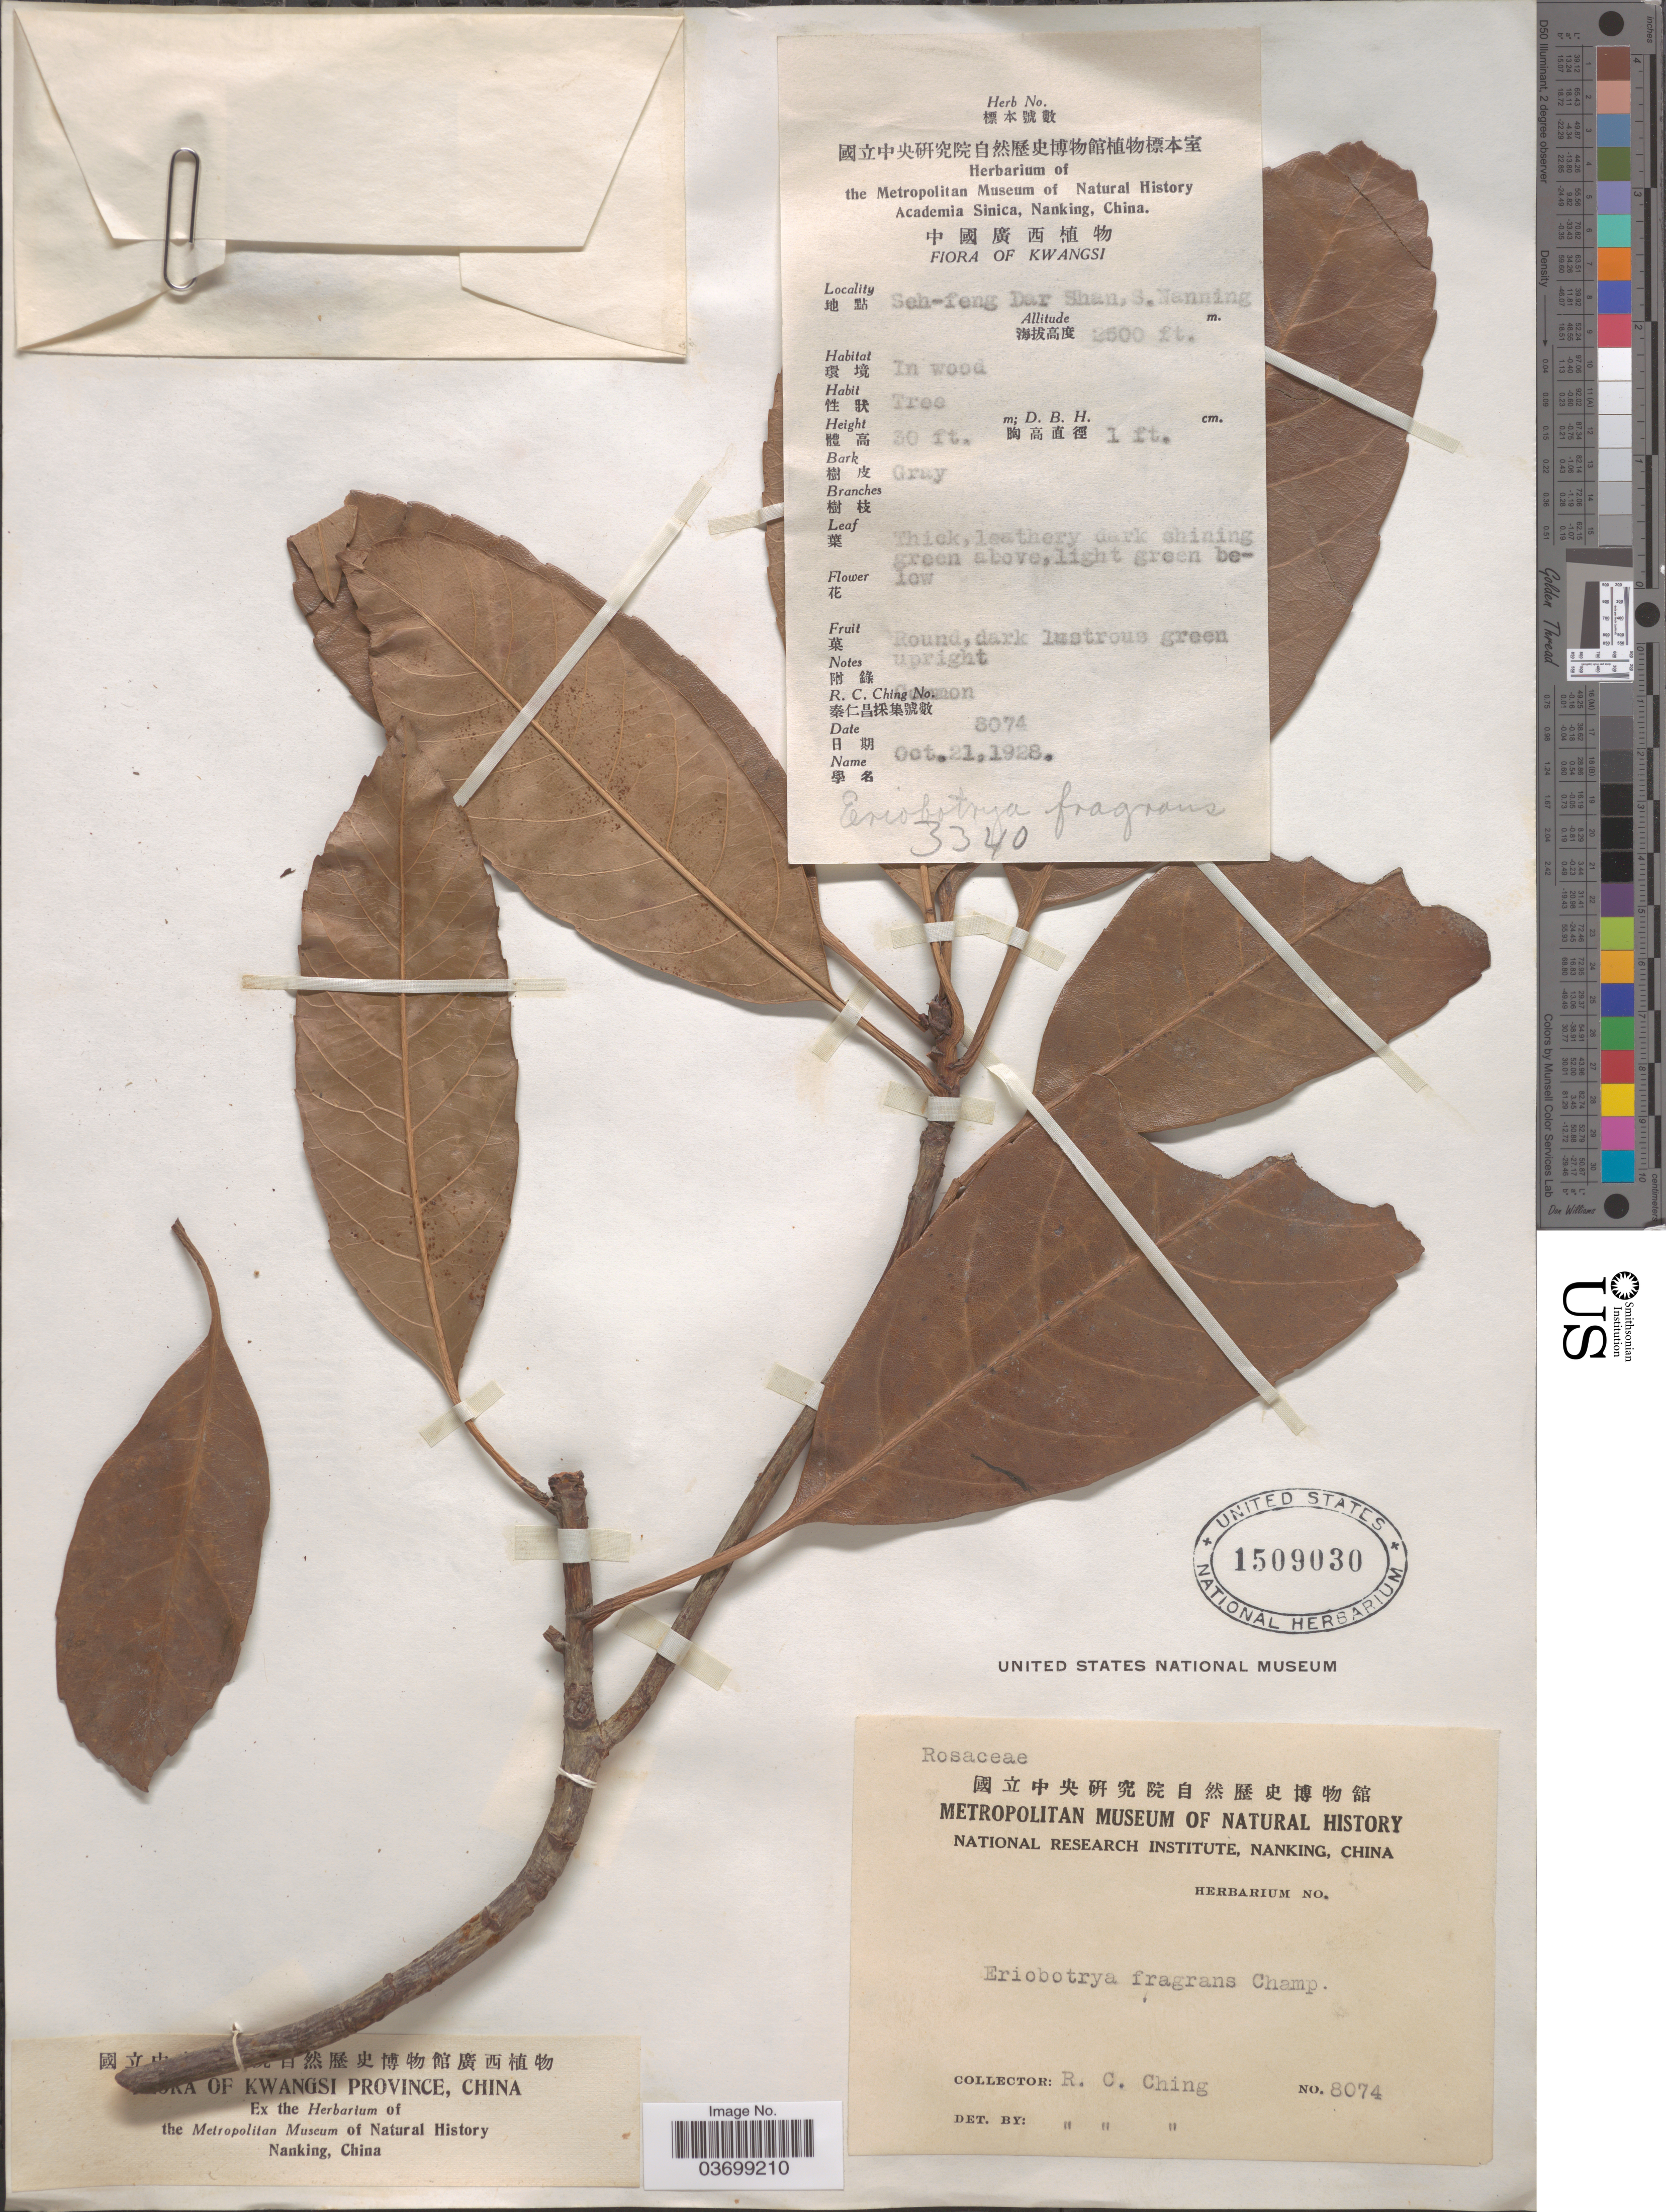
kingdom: Plantae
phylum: Tracheophyta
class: Magnoliopsida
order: Rosales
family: Rosaceae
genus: Rhaphiolepis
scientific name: Rhaphiolepis williamtelliana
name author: (Champ. ex Benth.) B.B. Liu & J. Wen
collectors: R. C. Ching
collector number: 8074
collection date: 1928-10-21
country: China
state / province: Guangxi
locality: Kwangsi Province. Seh-feng Dar Shan, S. Nanning.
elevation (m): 762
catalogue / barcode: US 1509030